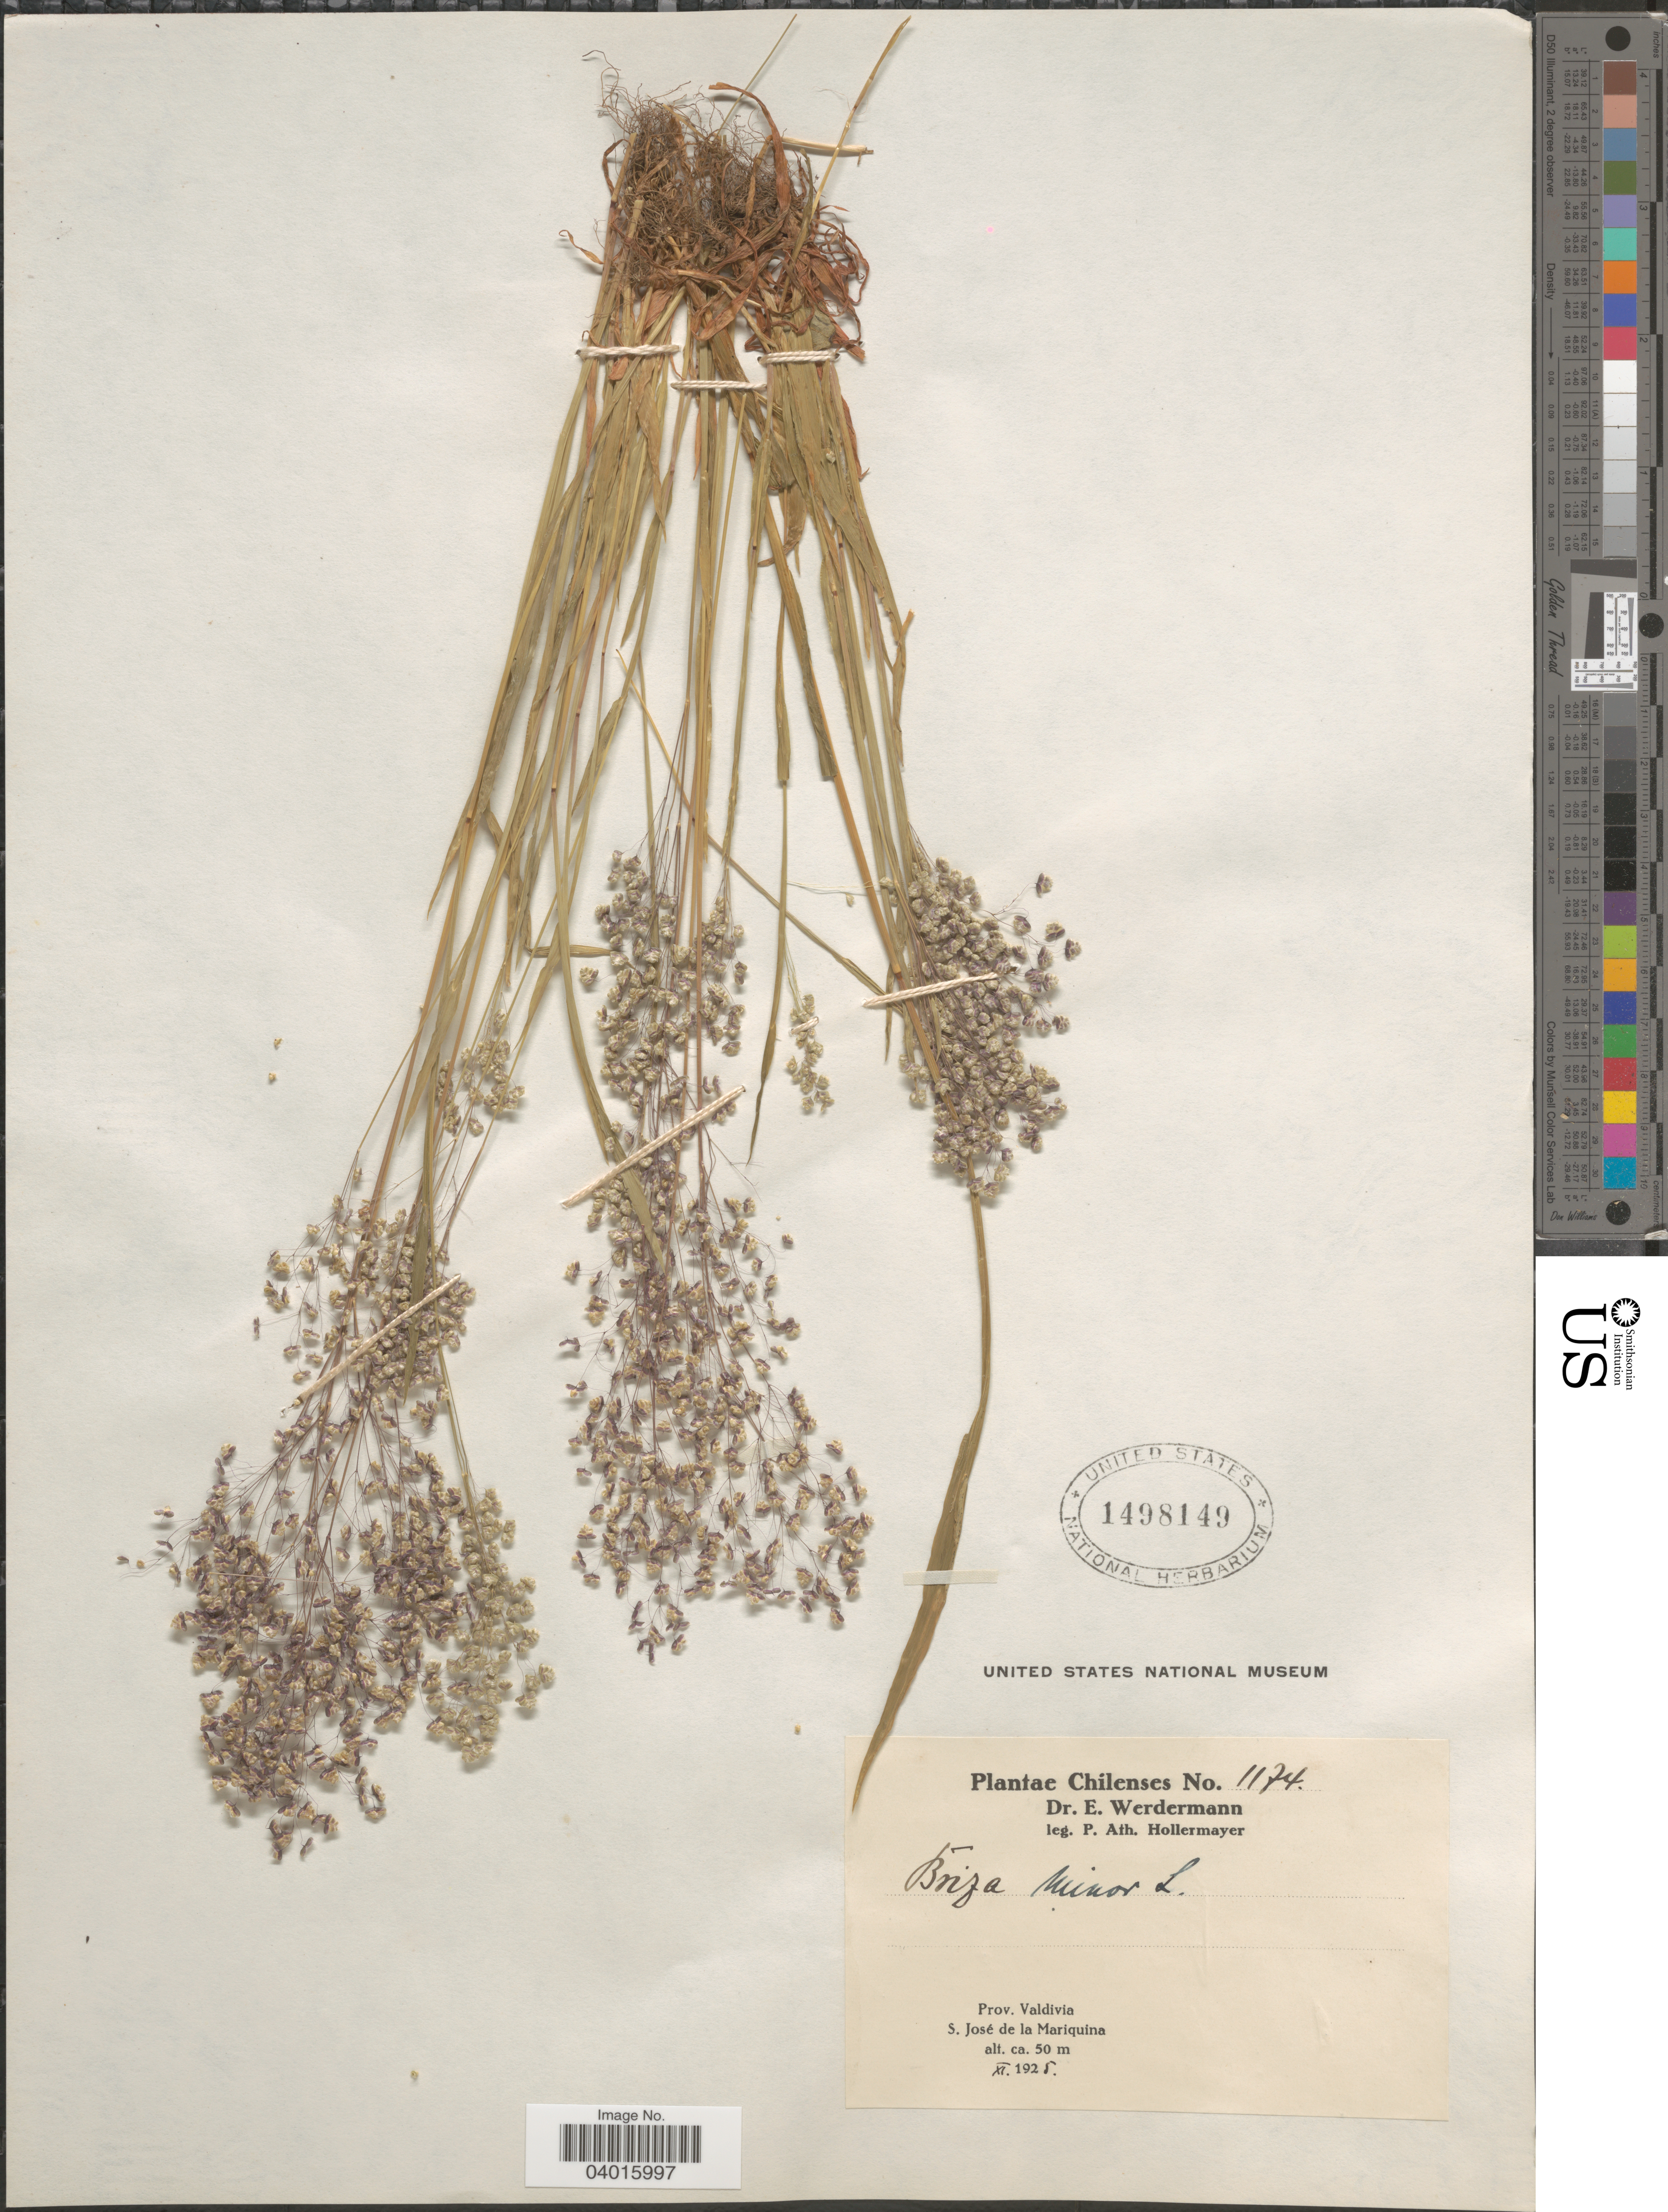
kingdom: Plantae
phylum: Tracheophyta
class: Liliopsida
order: Poales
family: Poaceae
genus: Briza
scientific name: Briza minor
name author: L.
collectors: P. Hollermayer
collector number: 1174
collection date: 1925-11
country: Chile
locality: Prov. Valdivia. S. José de la Mariquina.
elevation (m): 50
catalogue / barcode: US 1498149